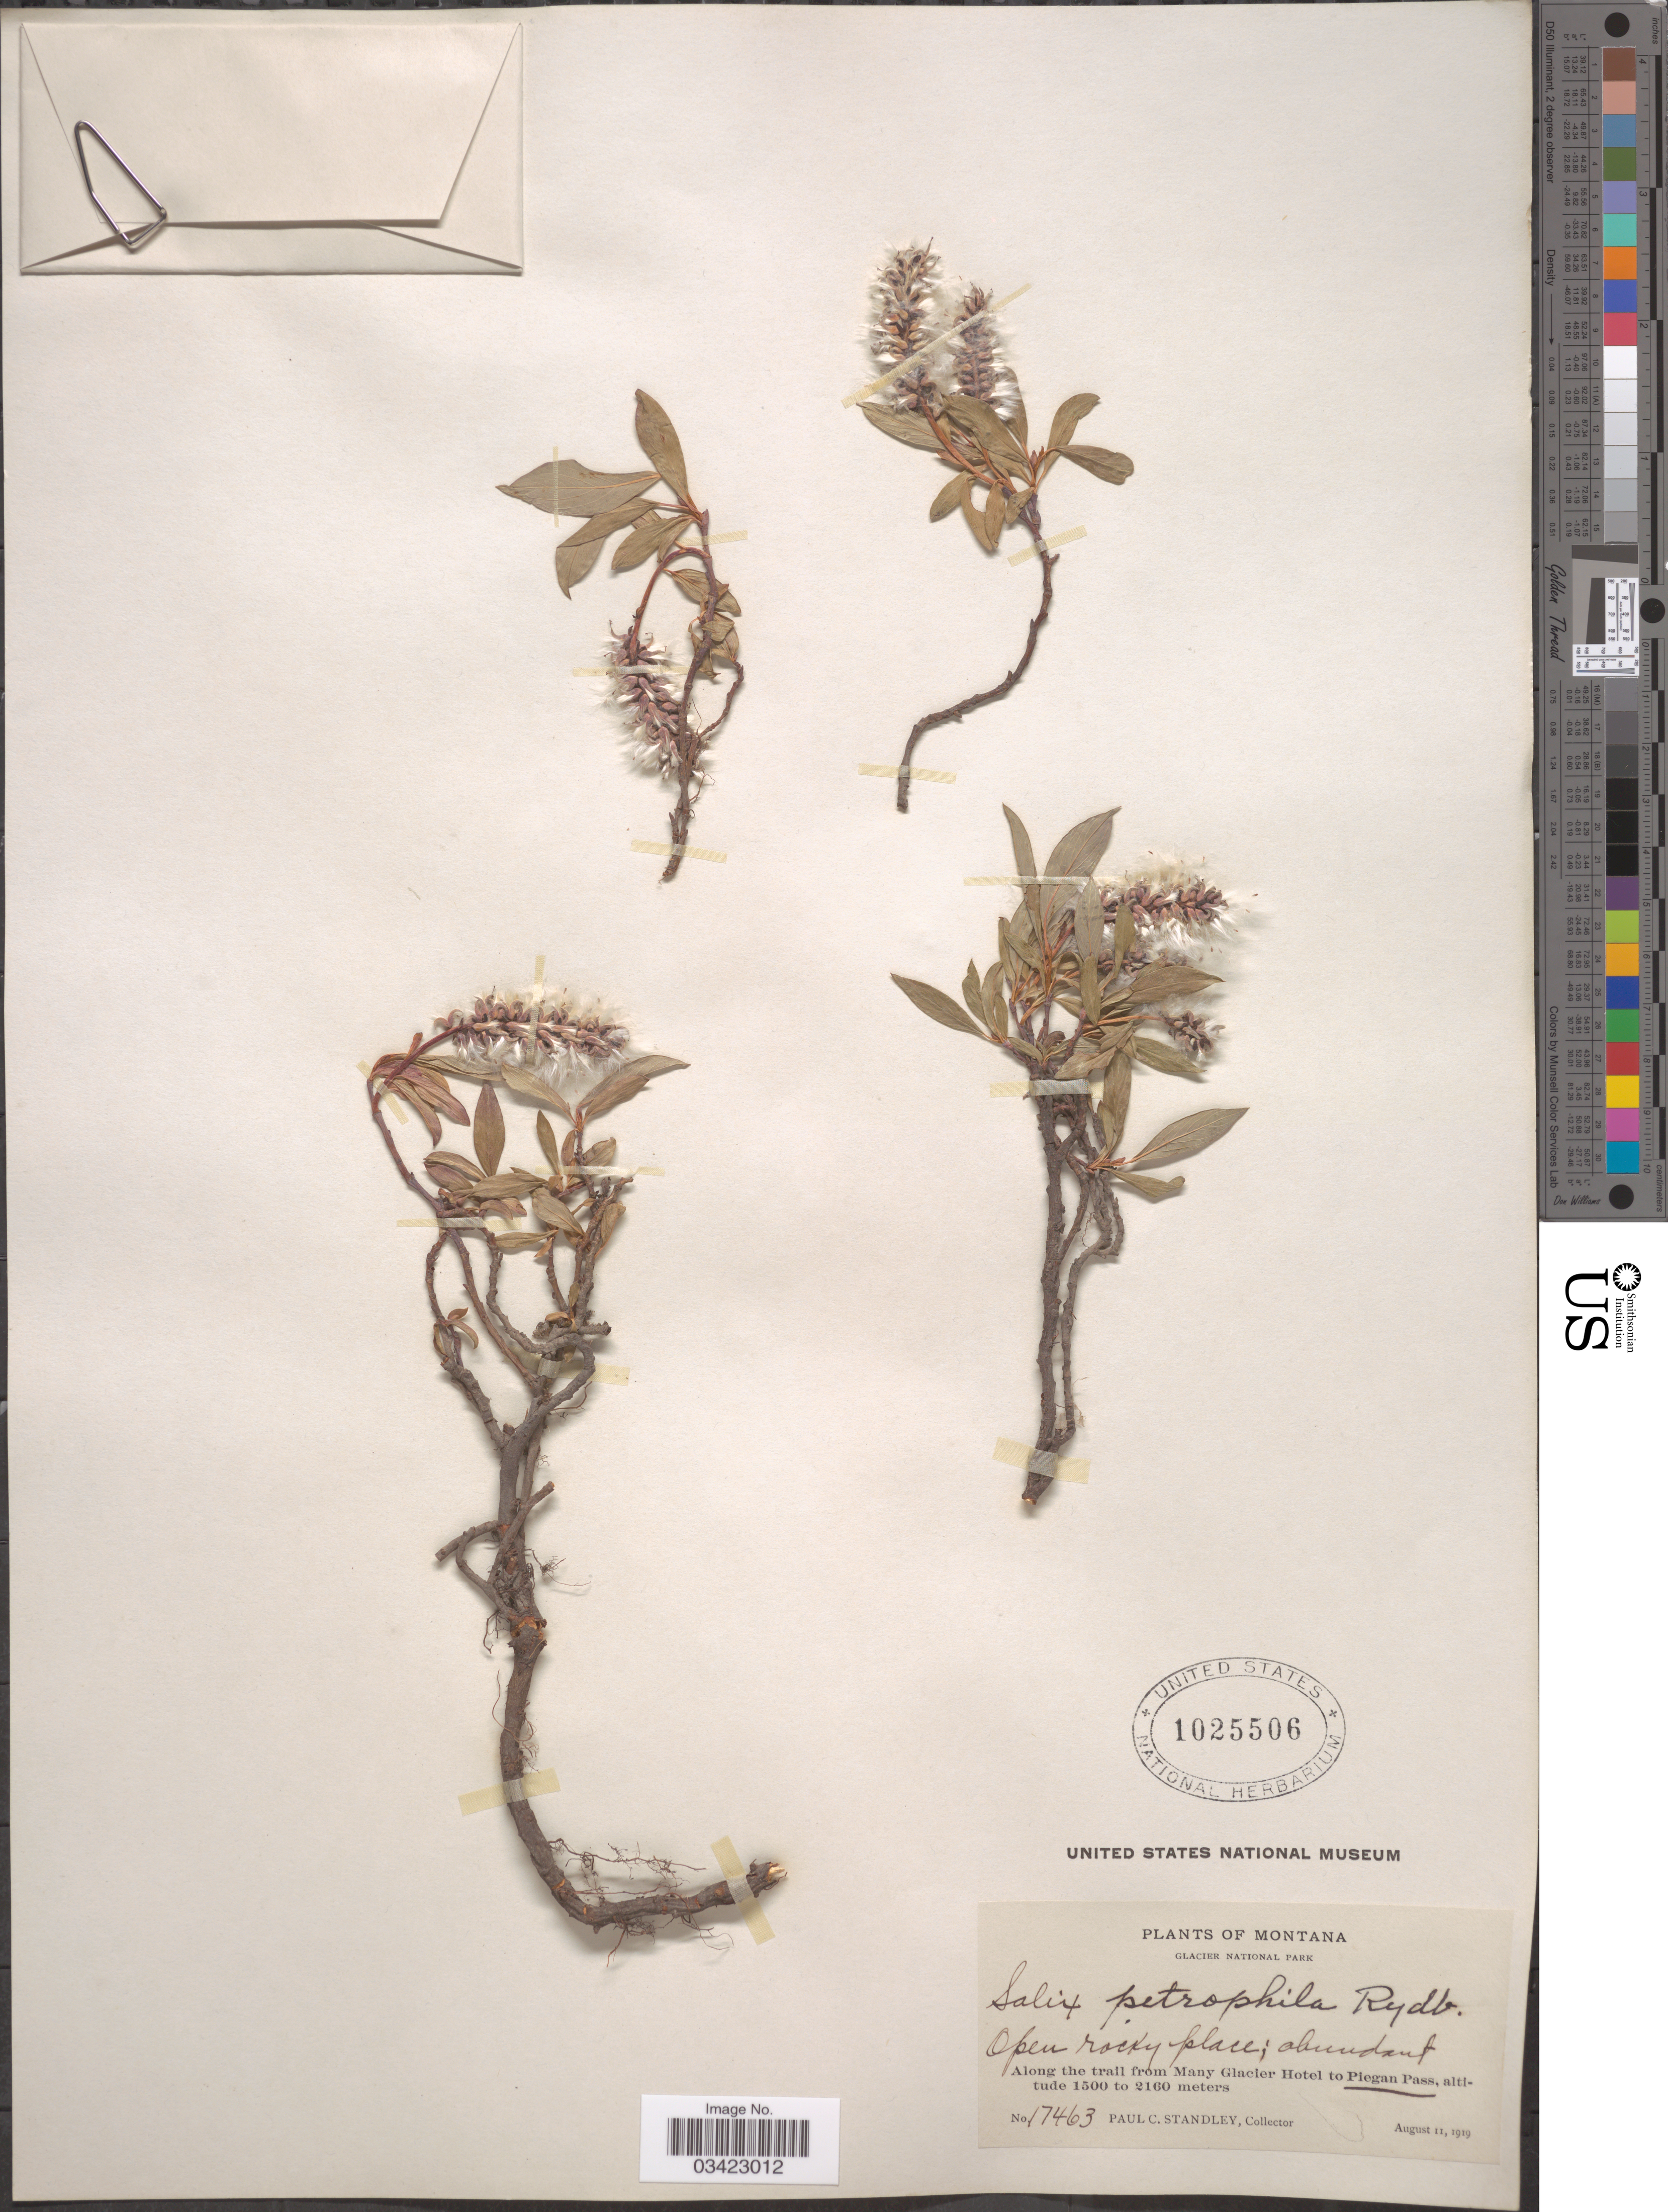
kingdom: Plantae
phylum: Tracheophyta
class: Magnoliopsida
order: Malpighiales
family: Salicaceae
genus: Salix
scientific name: Salix anglorum var. antiplasta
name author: C.K. Schneid.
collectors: P. C. Standley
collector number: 17463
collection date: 1919-08-11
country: United States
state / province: Montana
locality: Glacier National Park. Piegan Pass.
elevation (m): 1500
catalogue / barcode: US 1025506